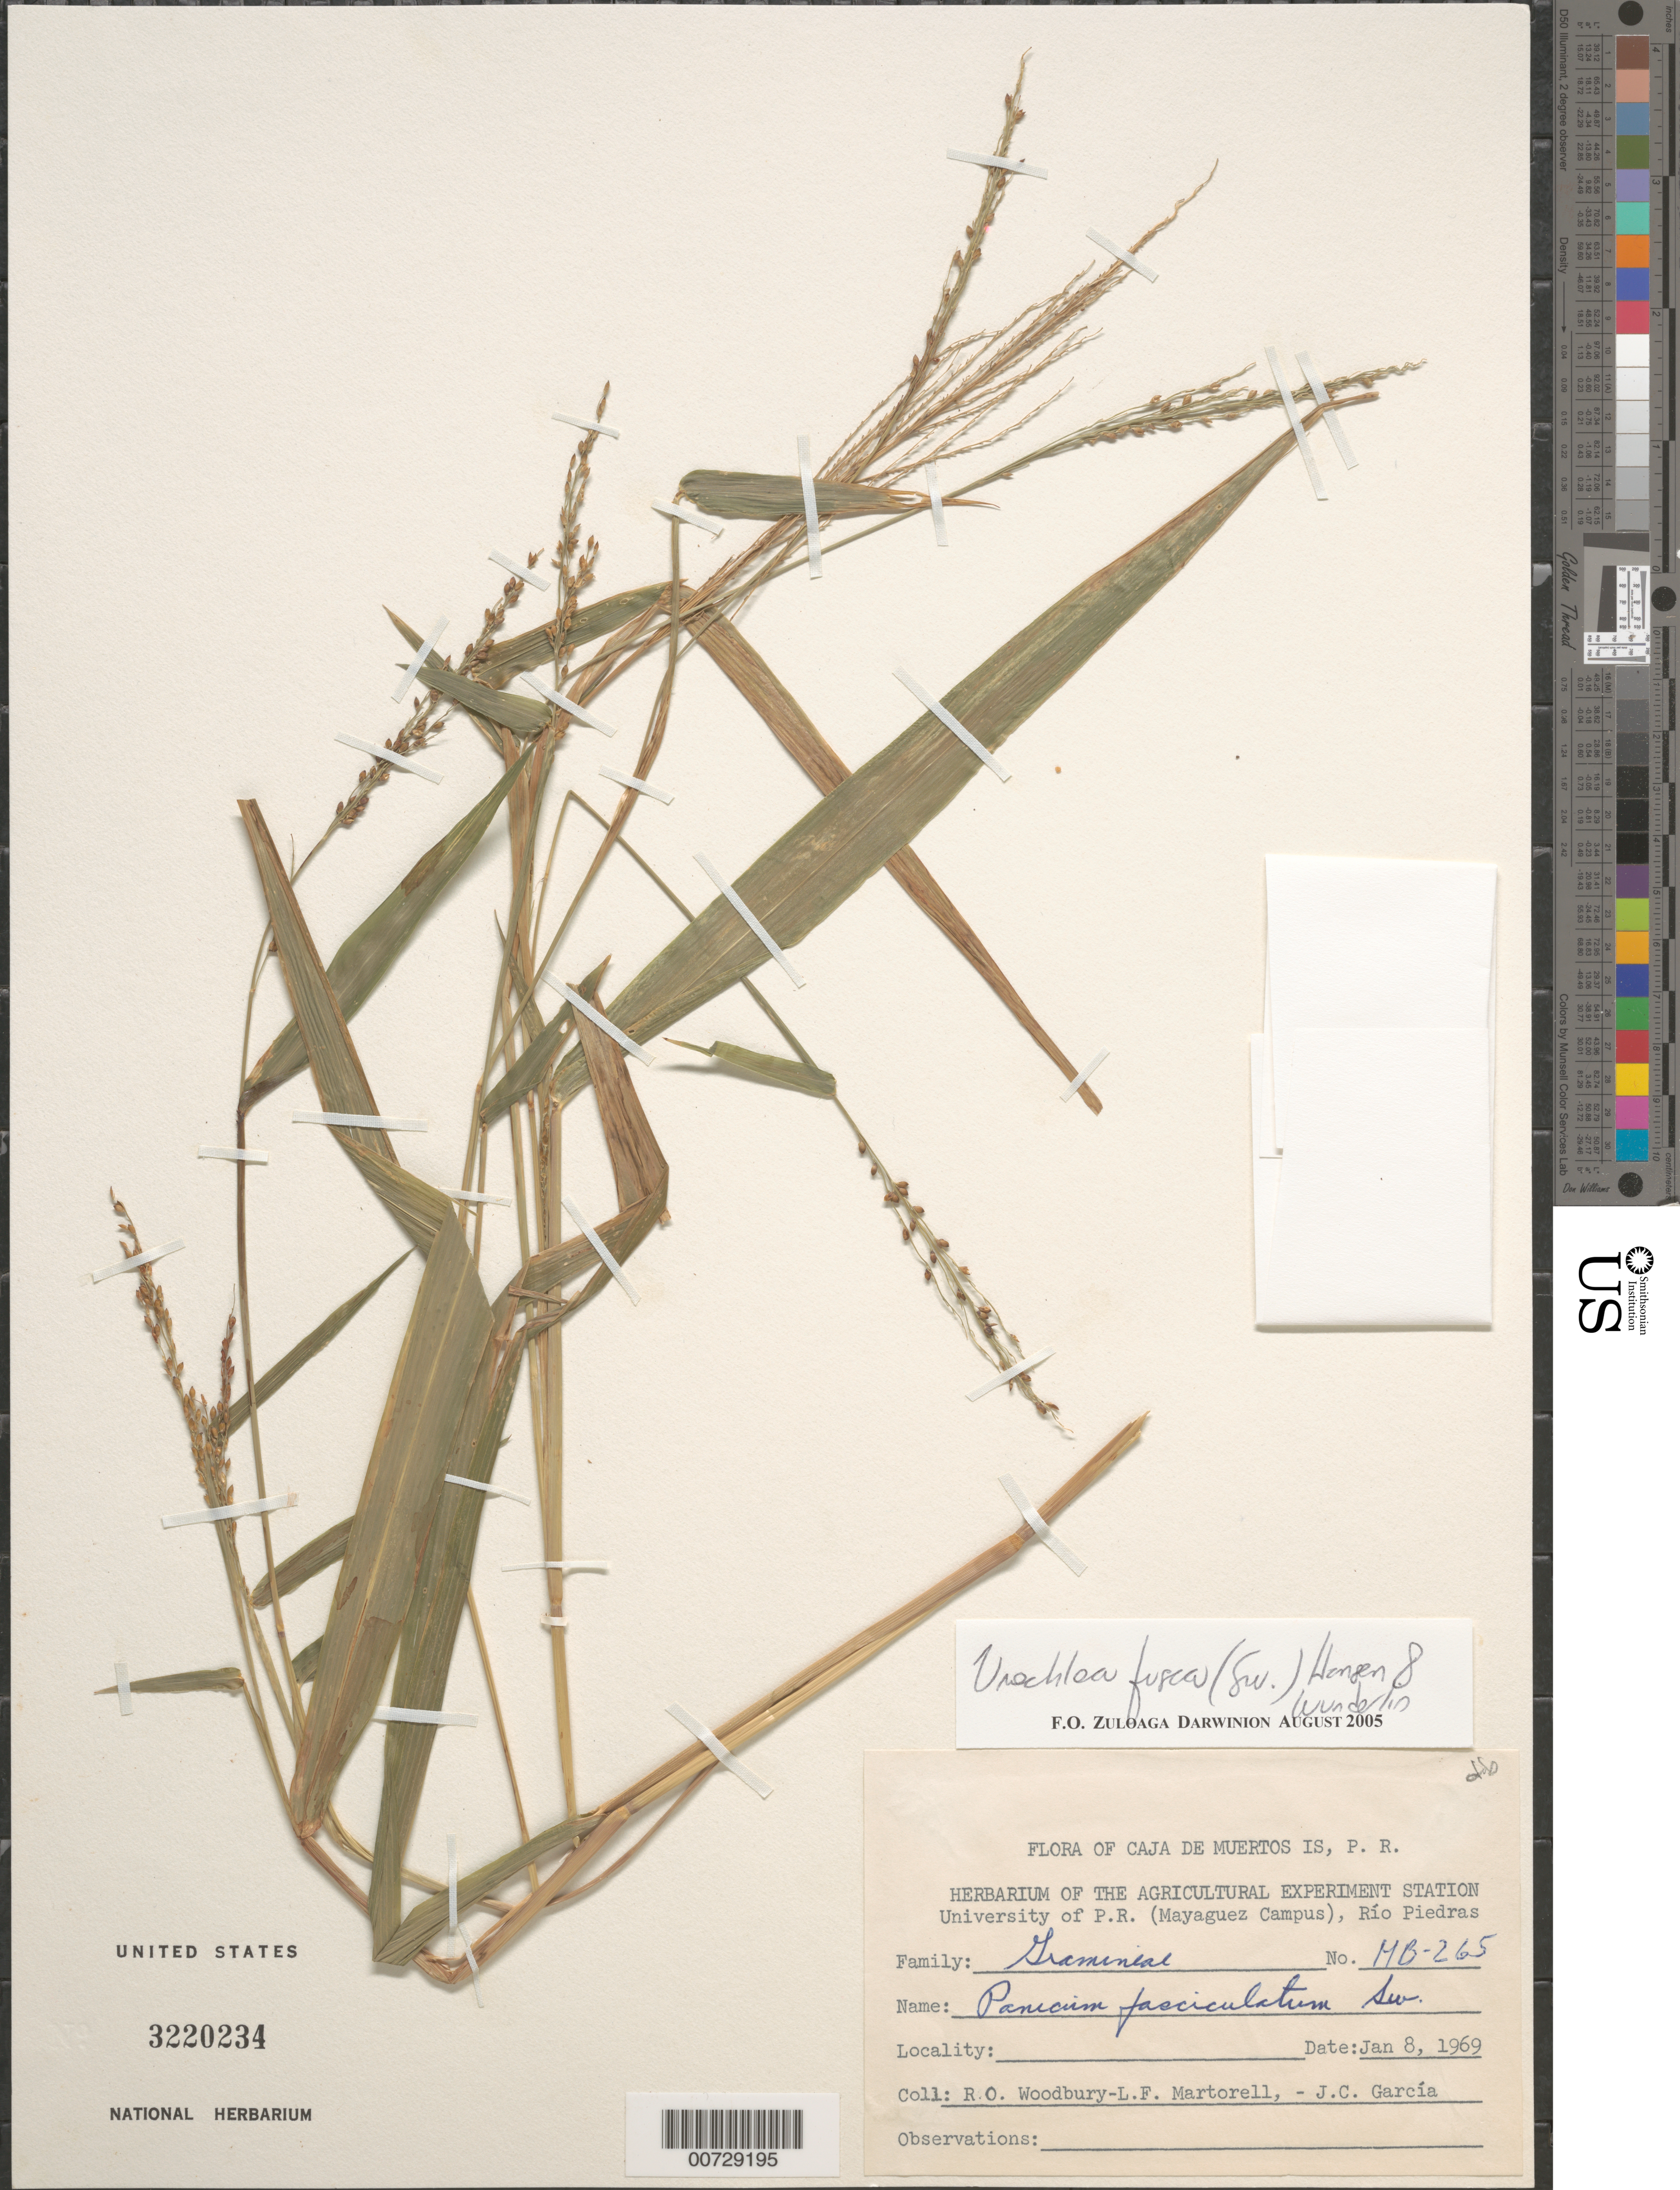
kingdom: Plantae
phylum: Tracheophyta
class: Liliopsida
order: Poales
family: Poaceae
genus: Urochloa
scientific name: Urochloa fusca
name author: (Sw.) B.F. Hansen & Wunderlin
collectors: R. O. Woodbury, L. Martorell & J. C. García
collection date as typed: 08 Jan 1969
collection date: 1969-01-08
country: Puerto Rico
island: Caja de Muerto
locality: Caja de Muertos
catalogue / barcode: US 3220234